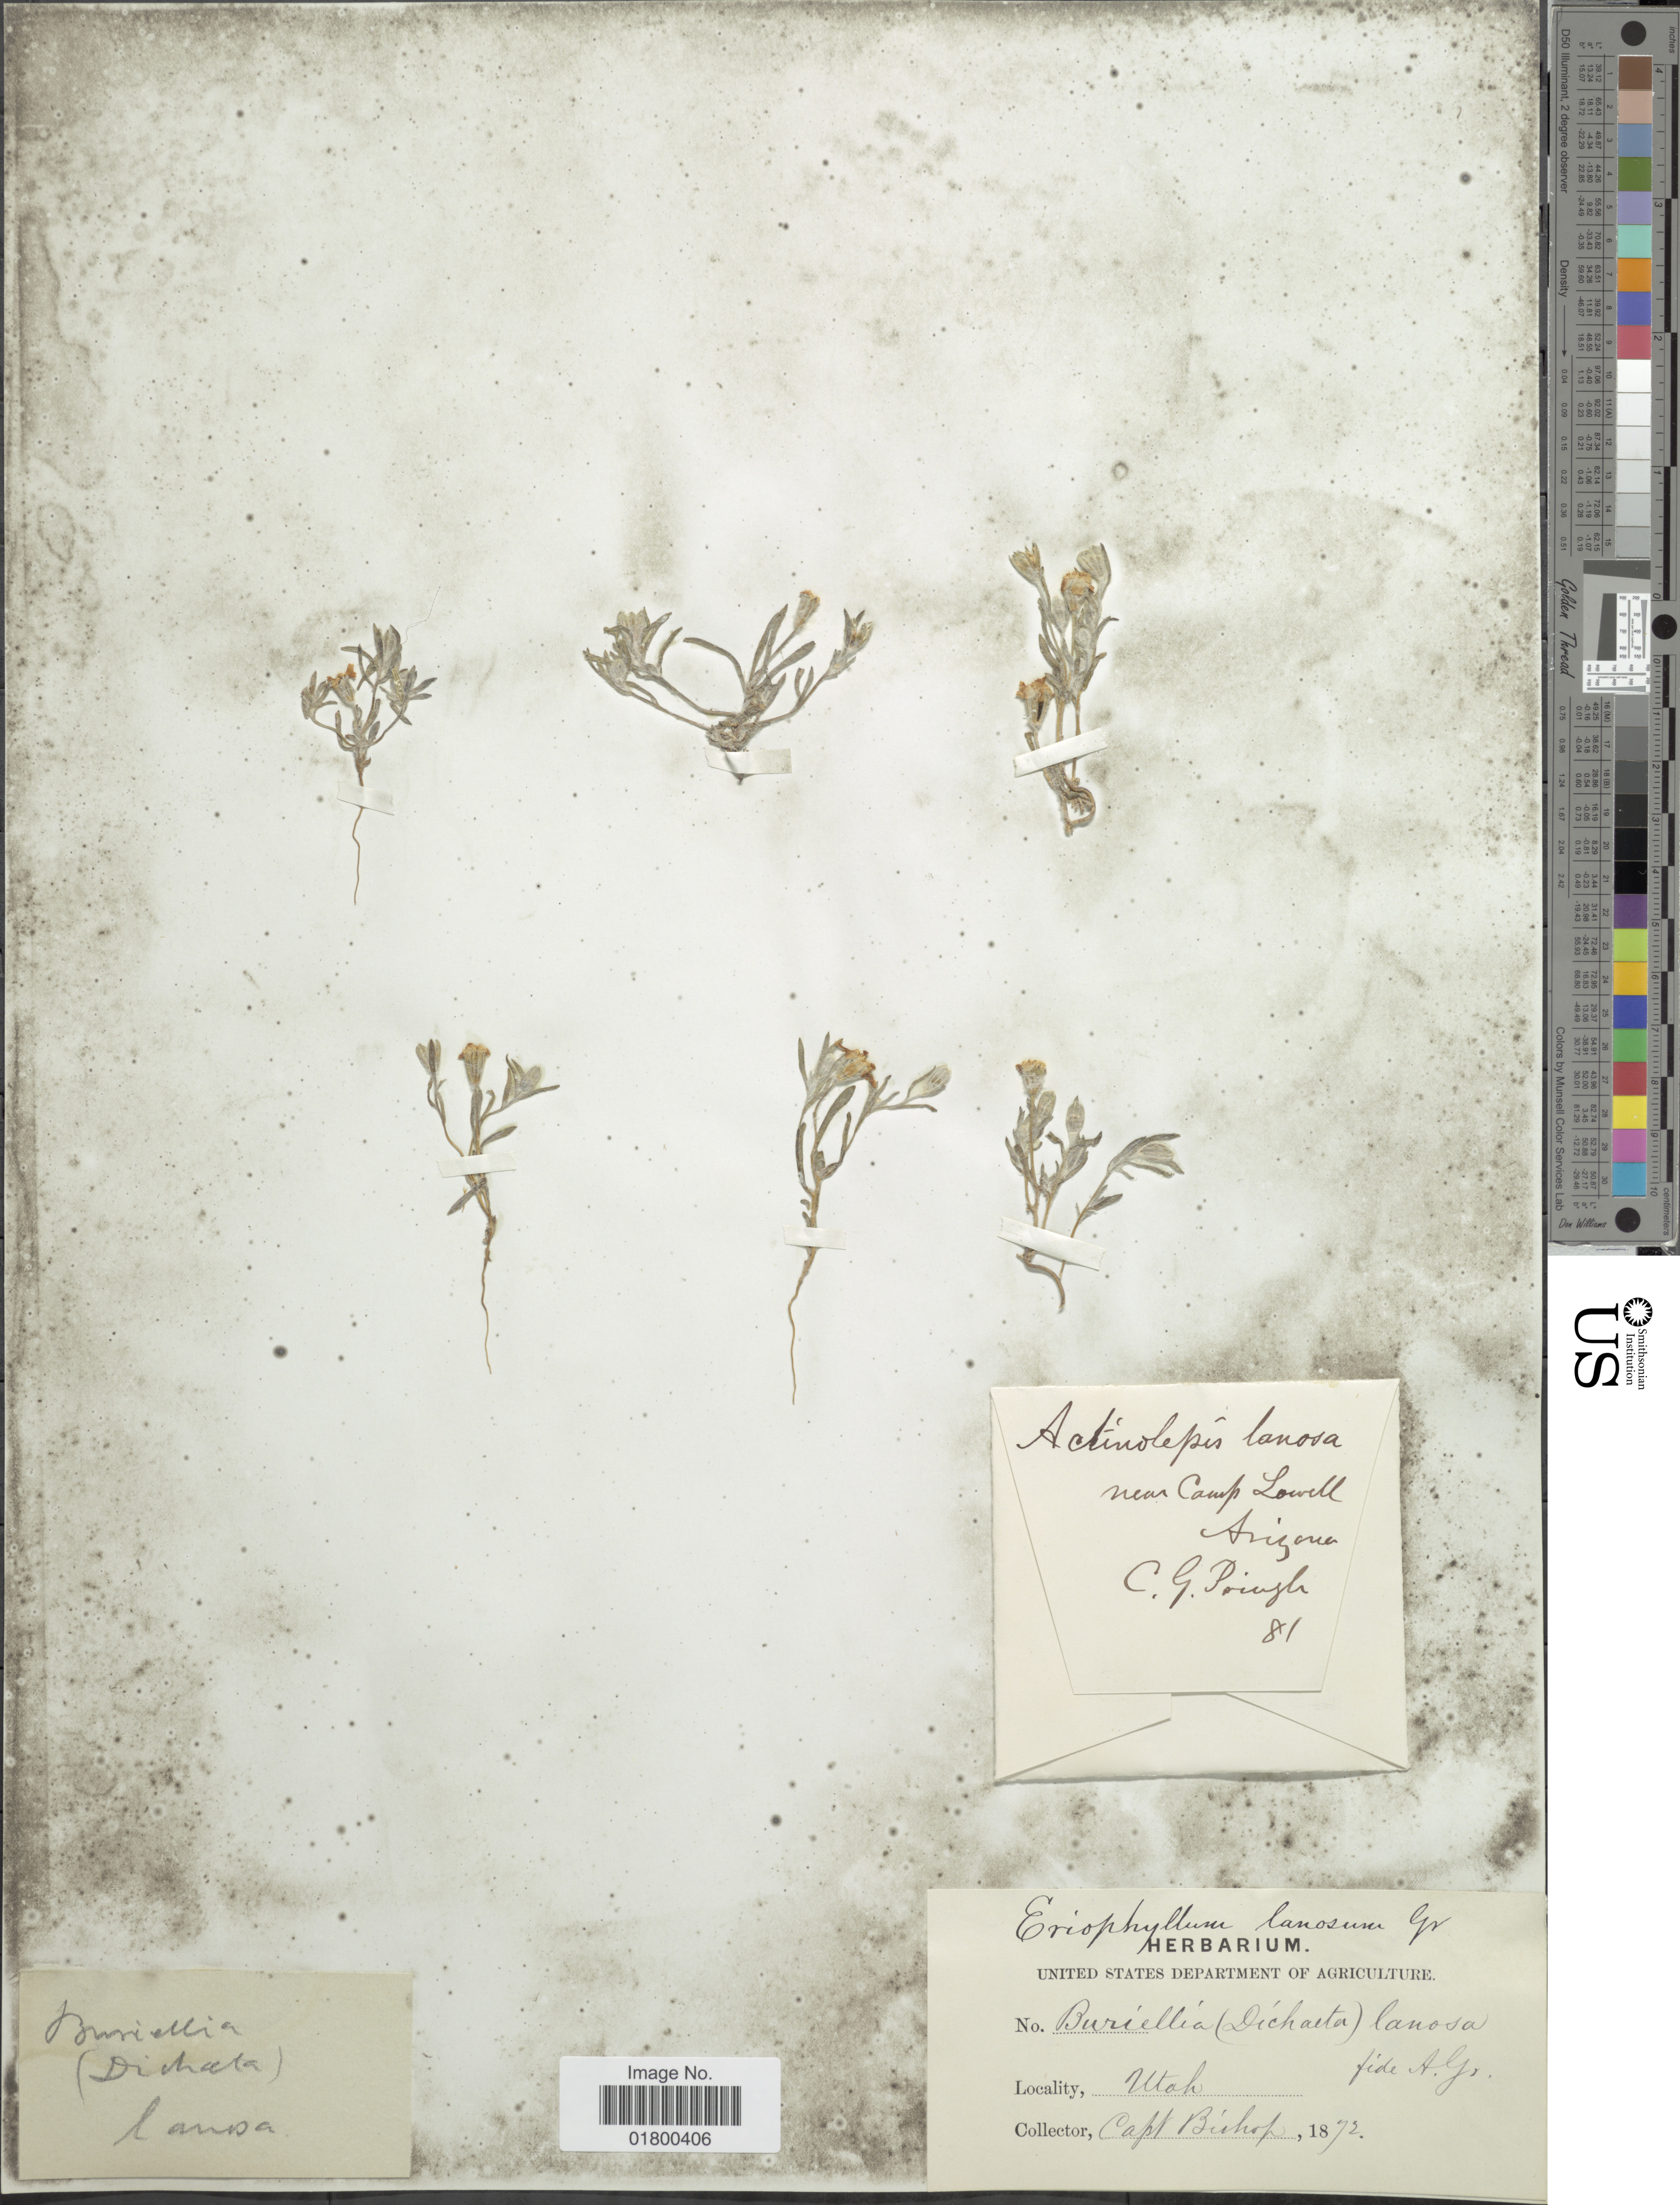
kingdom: Plantae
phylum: Tracheophyta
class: Magnoliopsida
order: Asterales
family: Asteraceae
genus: Eriophyllum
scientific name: Eriophyllum lanosum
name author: (A. Gray) A. Gray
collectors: C. G. Pringle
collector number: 81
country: United States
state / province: Arizona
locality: Near Camp Lowell, Arizona